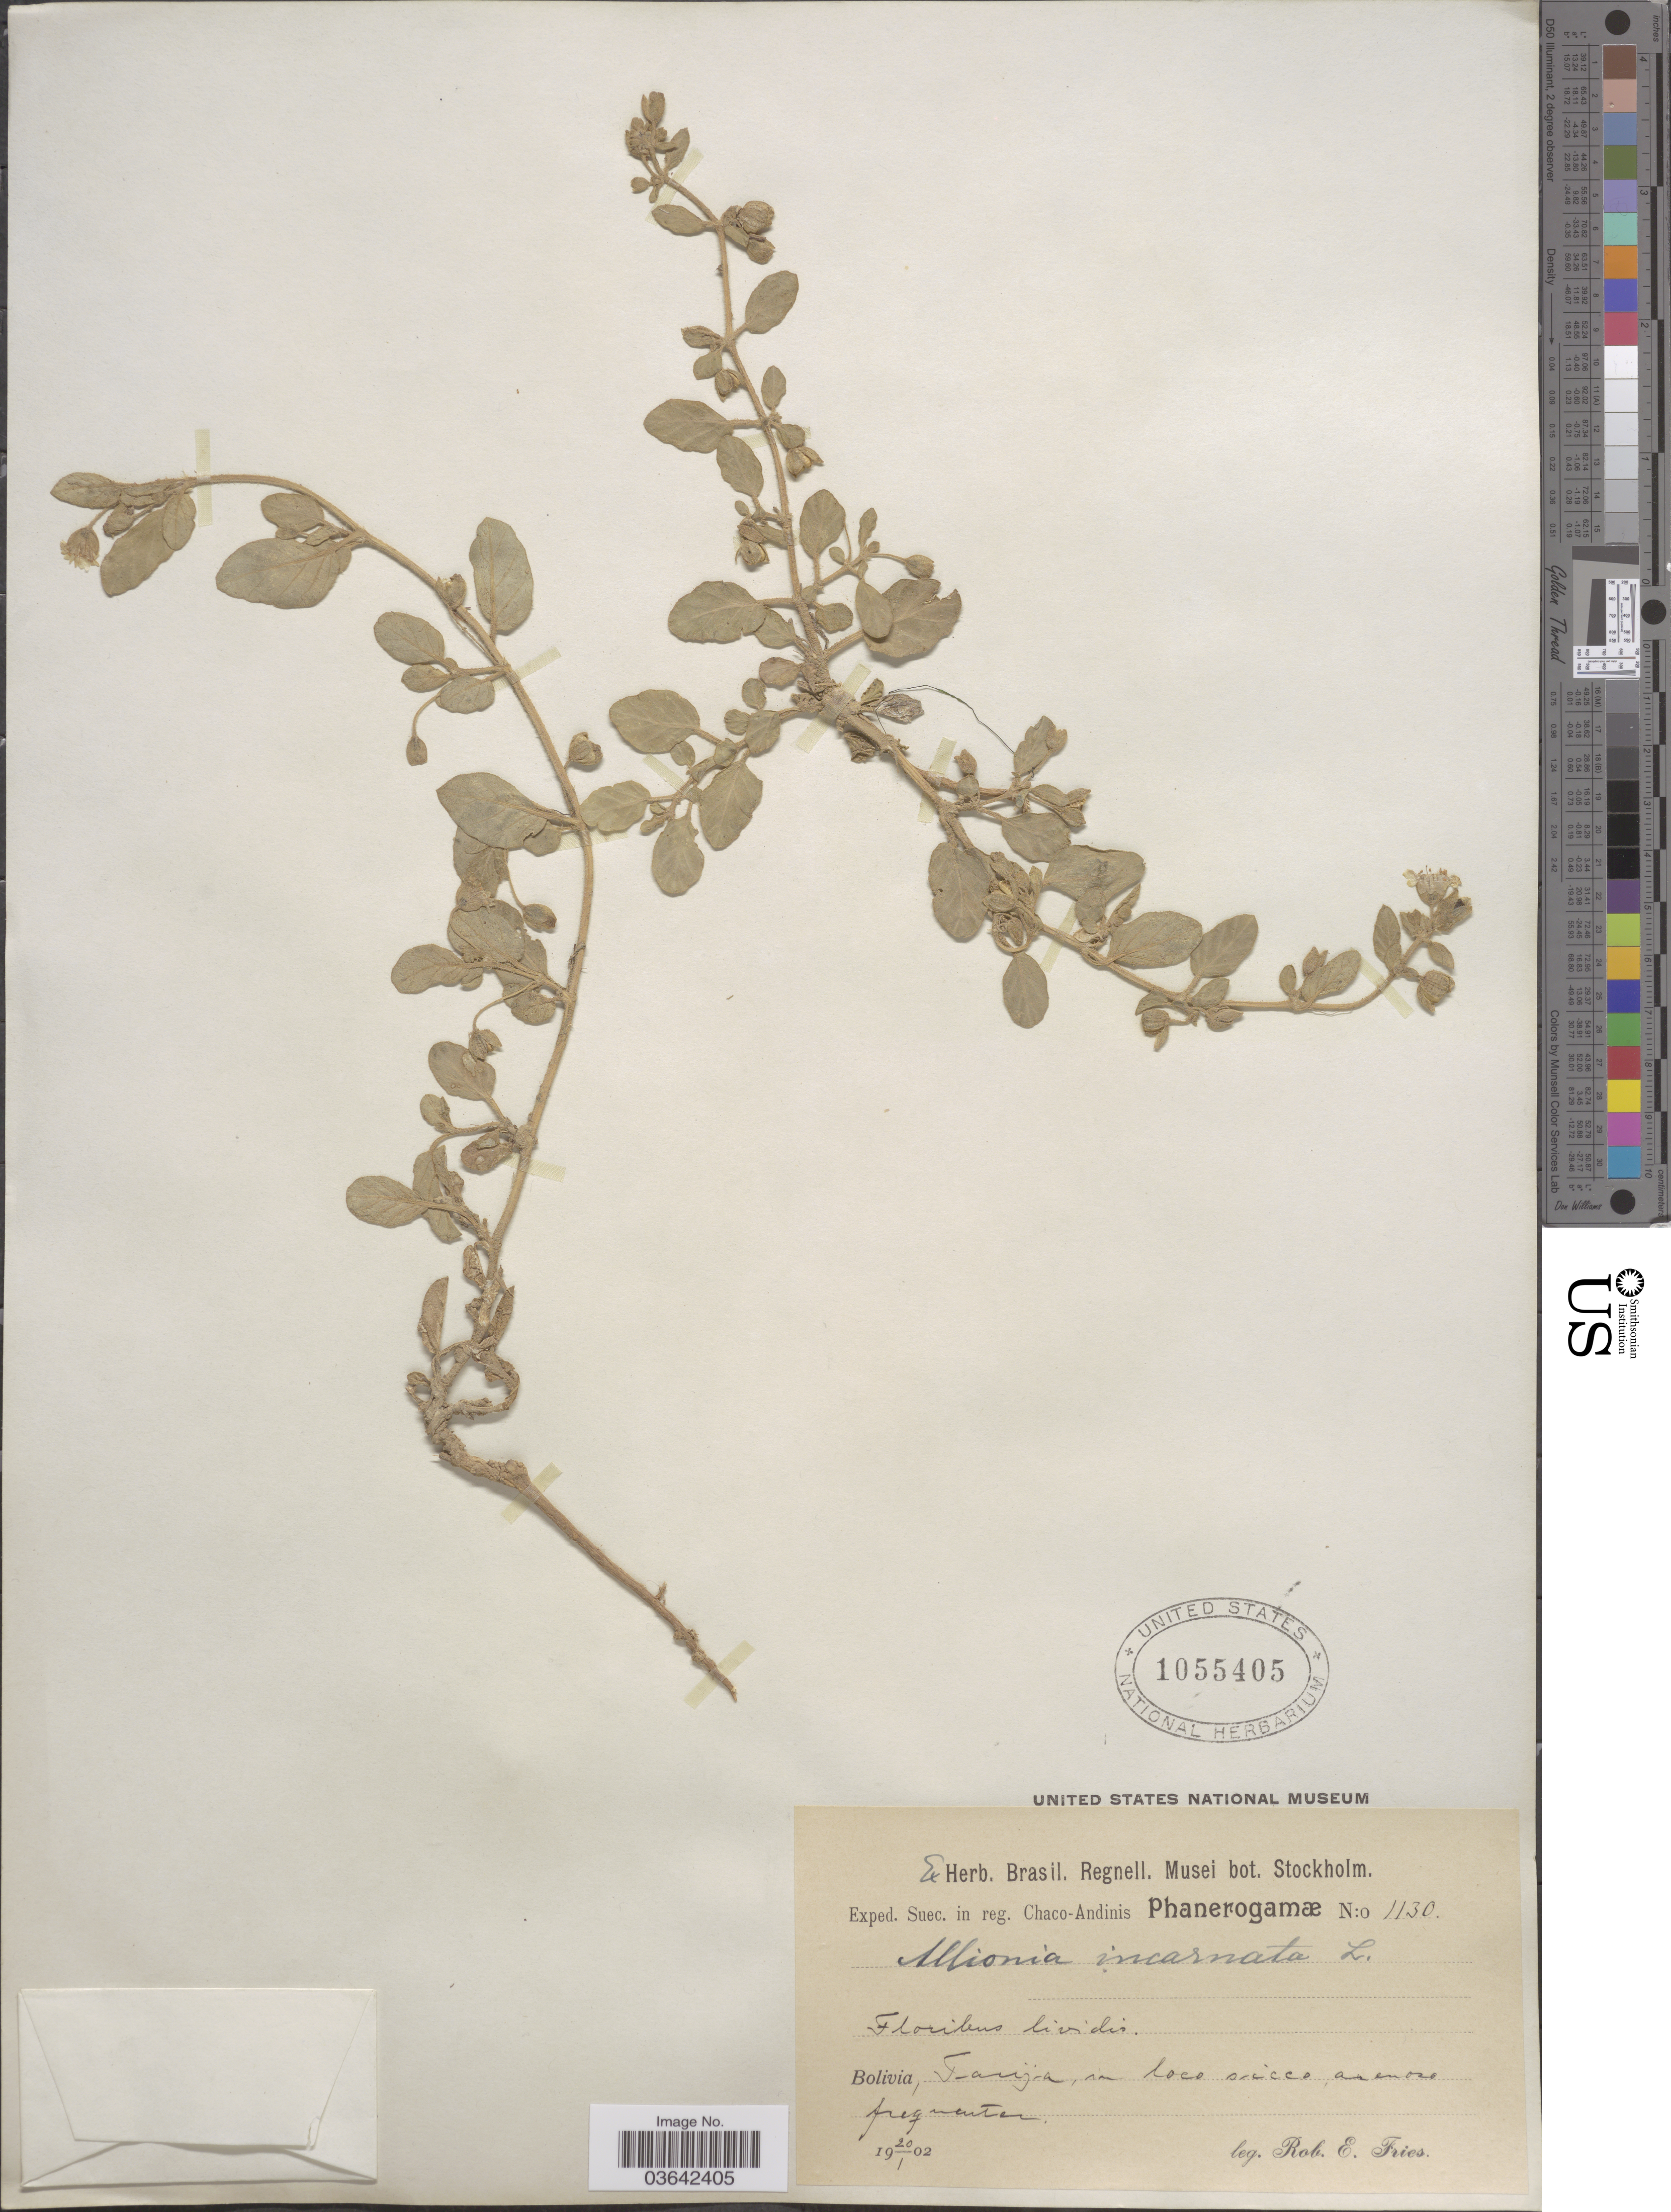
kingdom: Plantae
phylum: Tracheophyta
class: Magnoliopsida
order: Caryophyllales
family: Nyctaginaceae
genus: Allionia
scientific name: Allionia incarnata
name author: L.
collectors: R. E. Fries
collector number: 1130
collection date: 1902-01-20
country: Bolivia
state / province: Tarija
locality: In loco sicco arenoso frequenter.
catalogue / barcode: US 1055405